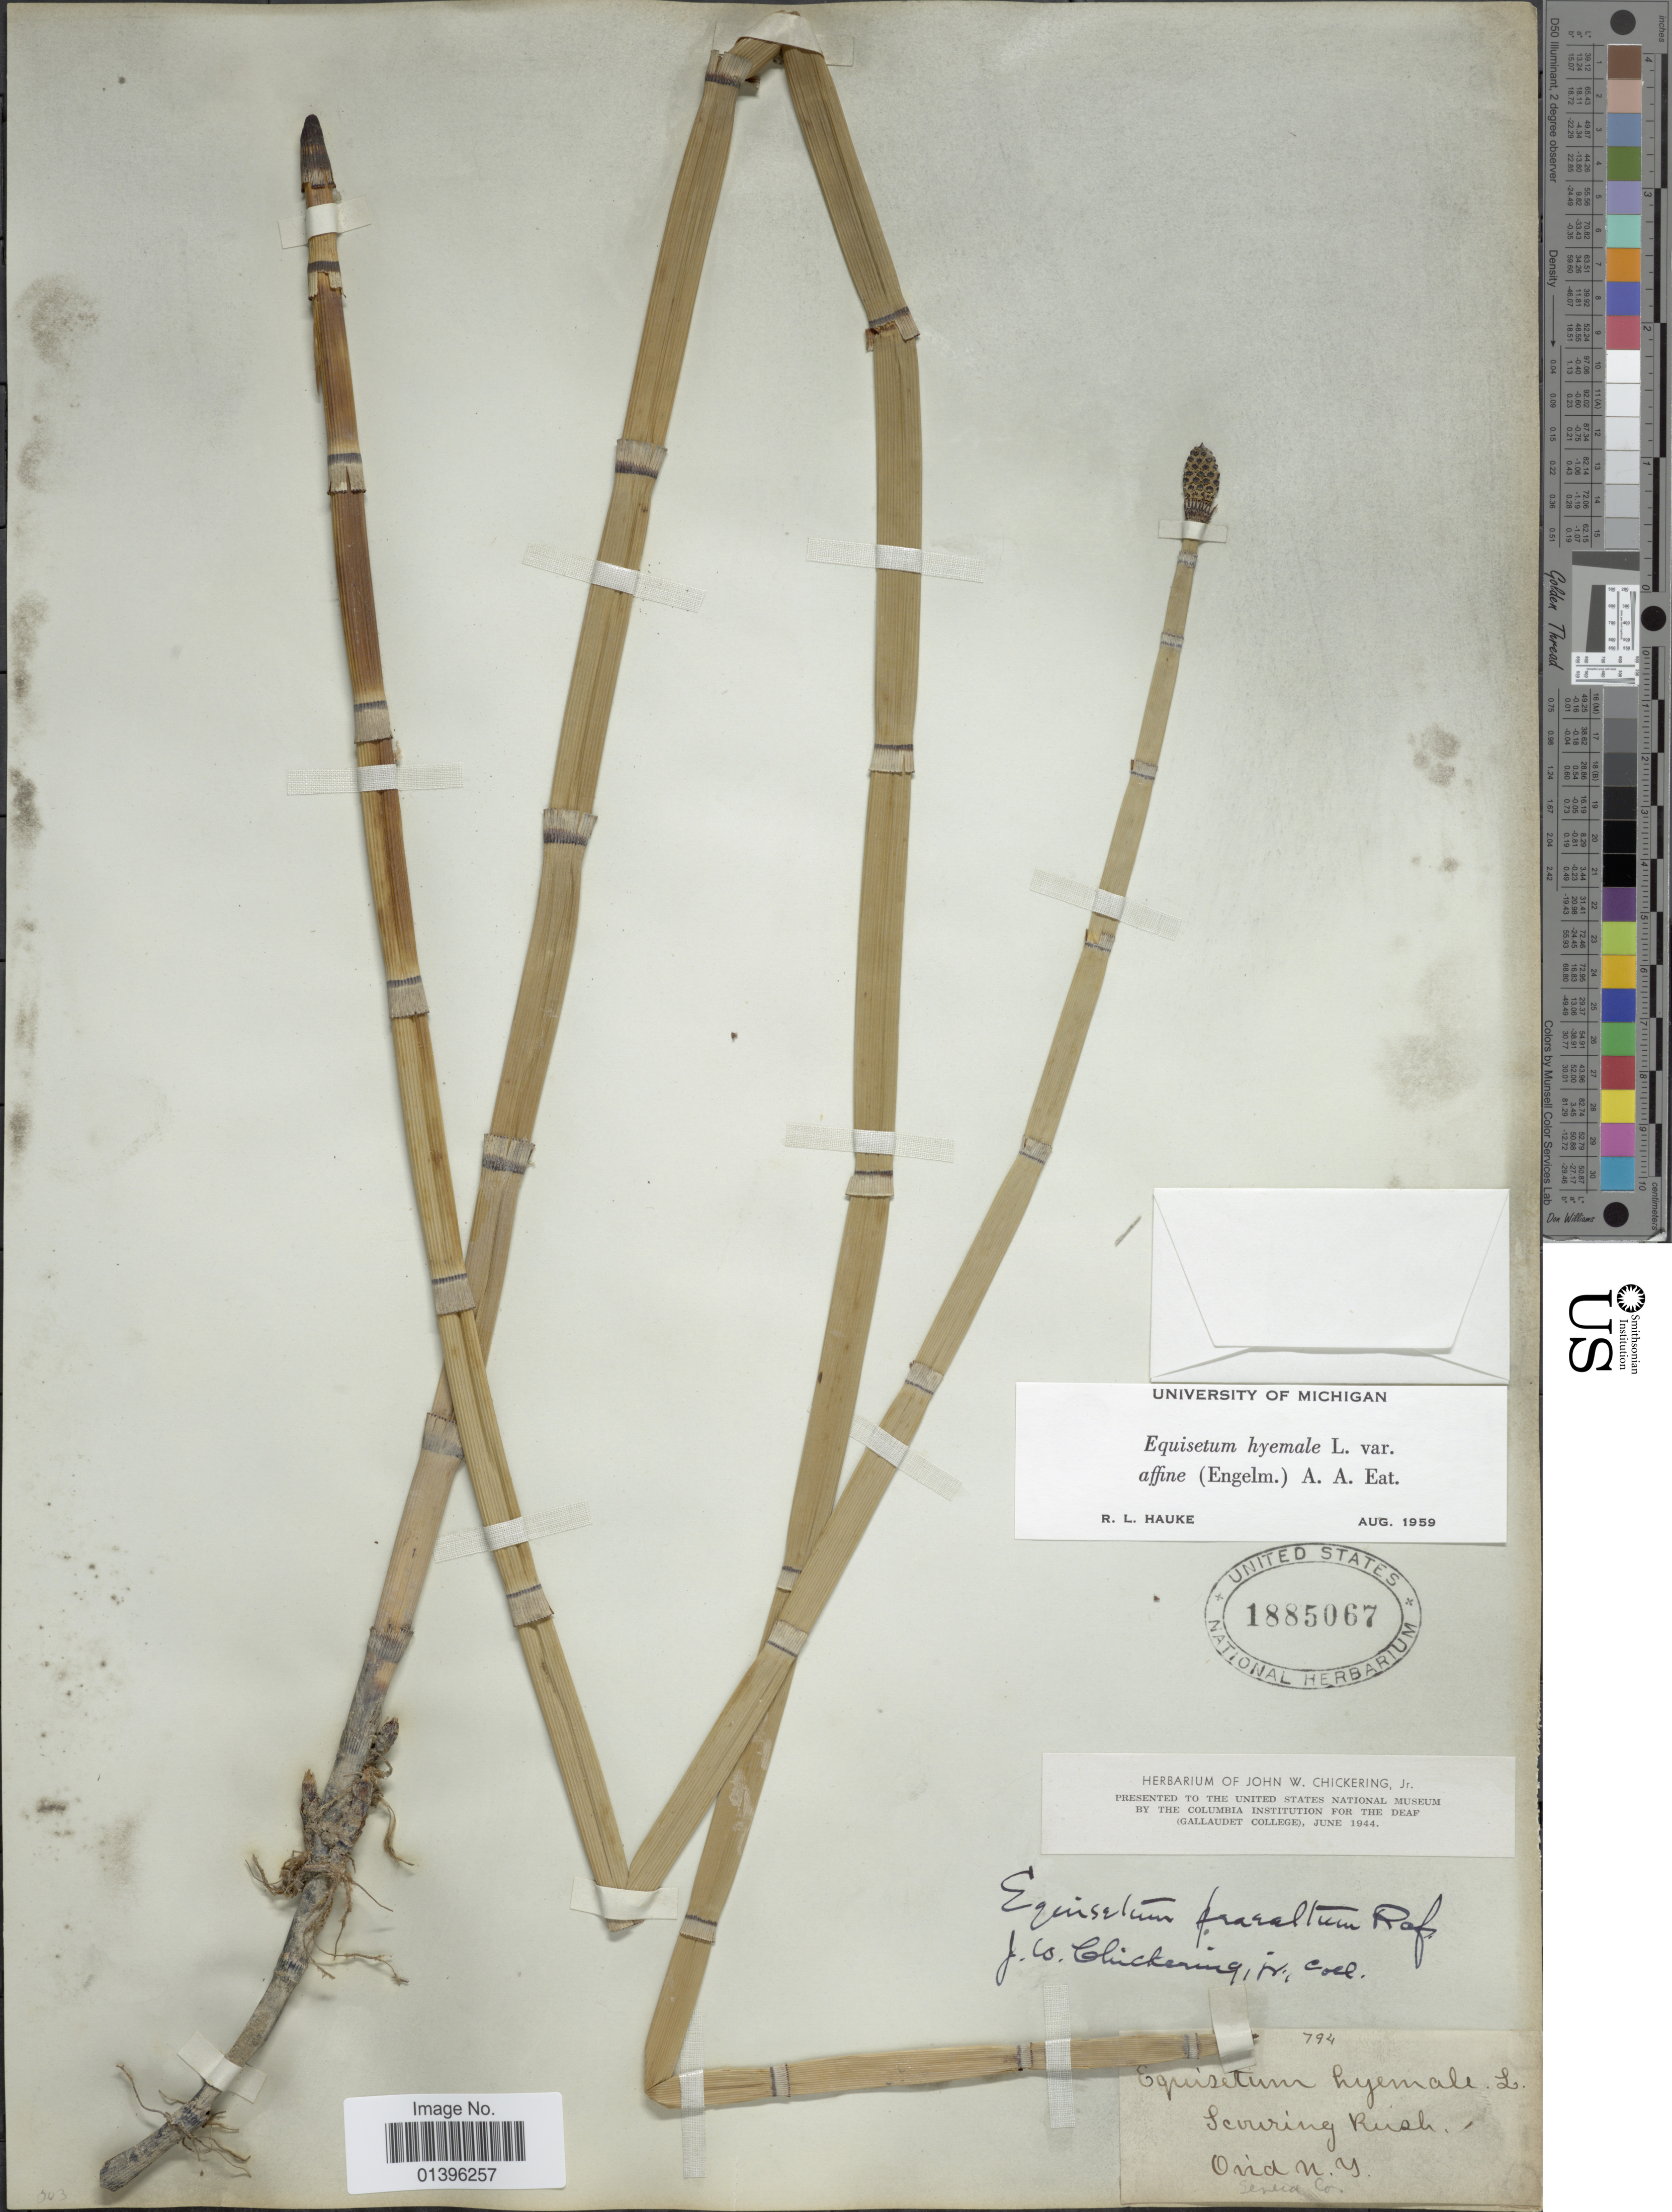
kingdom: Plantae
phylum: Tracheophyta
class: Polypodiopsida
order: Equisetales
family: Equisetaceae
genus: Equisetum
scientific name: Equisetum hyemale var. affine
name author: (Engelm.) A.A. Eaton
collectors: J. W. Chickering Jr.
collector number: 794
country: United States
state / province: New York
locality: Ovid, Seneia Co.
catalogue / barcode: US 1885067